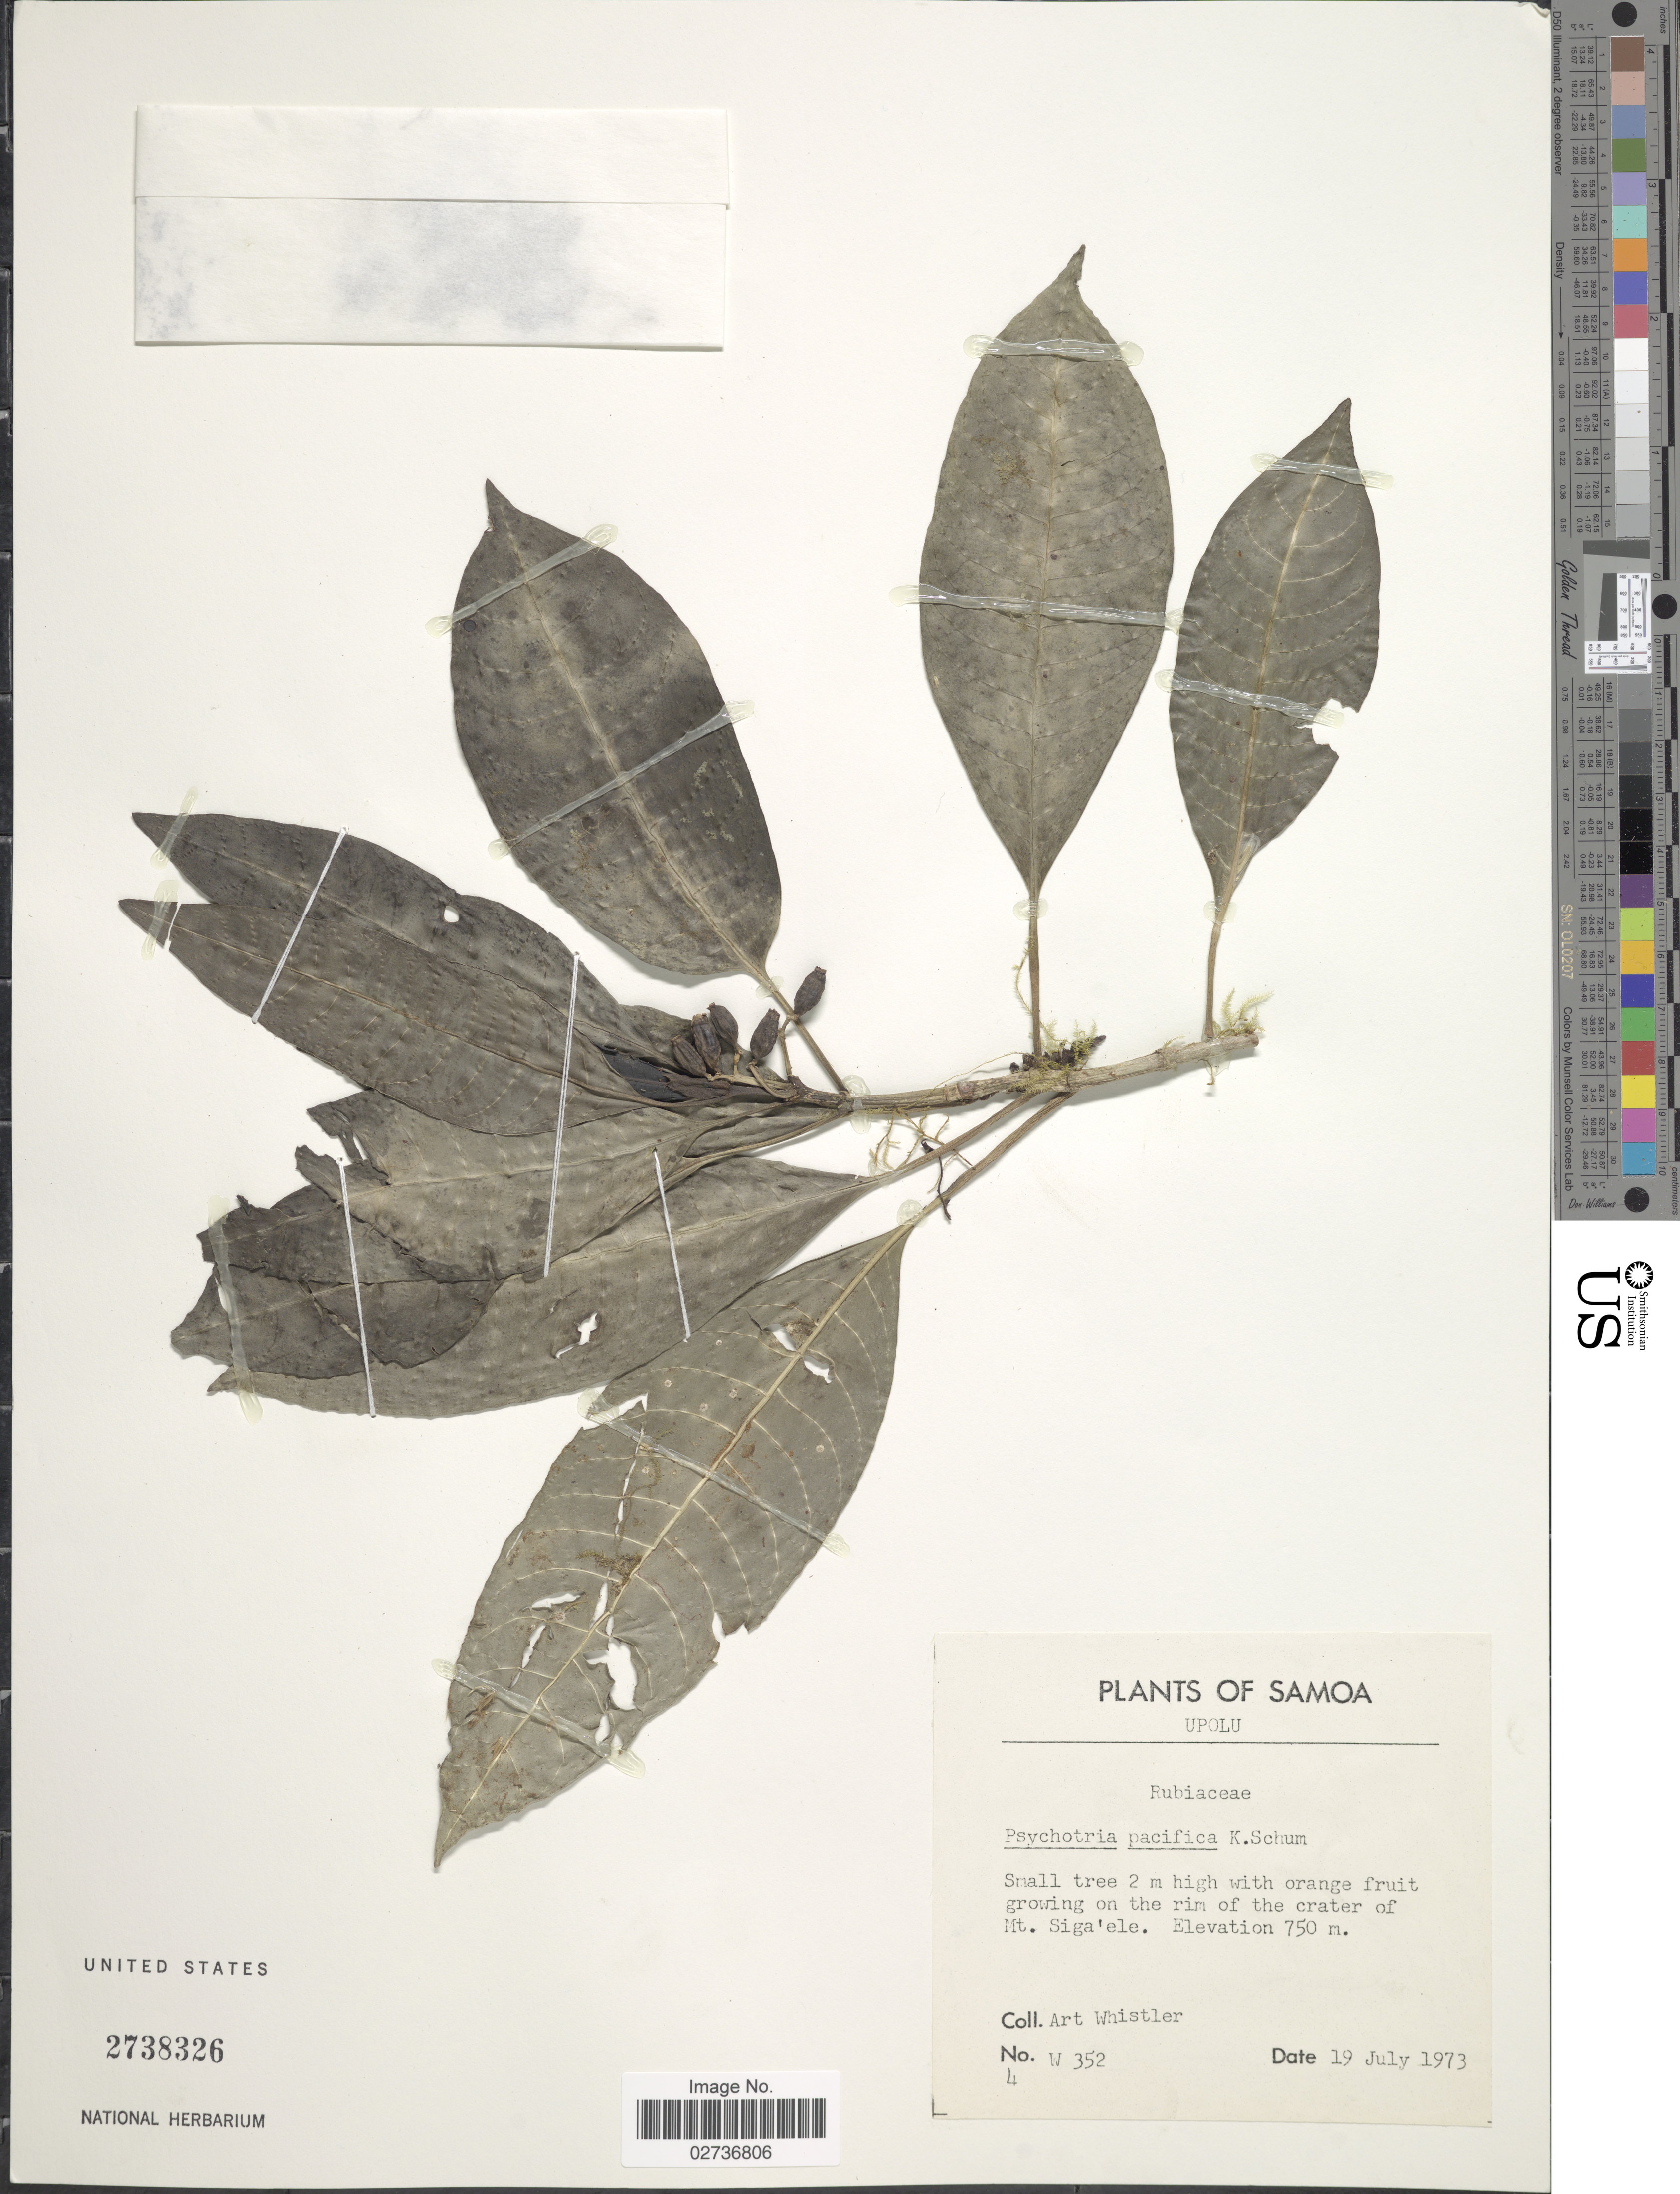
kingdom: Plantae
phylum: Tracheophyta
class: Magnoliopsida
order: Gentianales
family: Rubiaceae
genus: Psychotria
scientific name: Psychotria pacifica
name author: K. Schum.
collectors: A. Whistler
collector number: W 352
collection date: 1973-07-19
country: Samoa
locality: Samoa. Upolu. Growing on the rim of the crater of Mt. Siga'ele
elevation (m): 750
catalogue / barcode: US 2738326